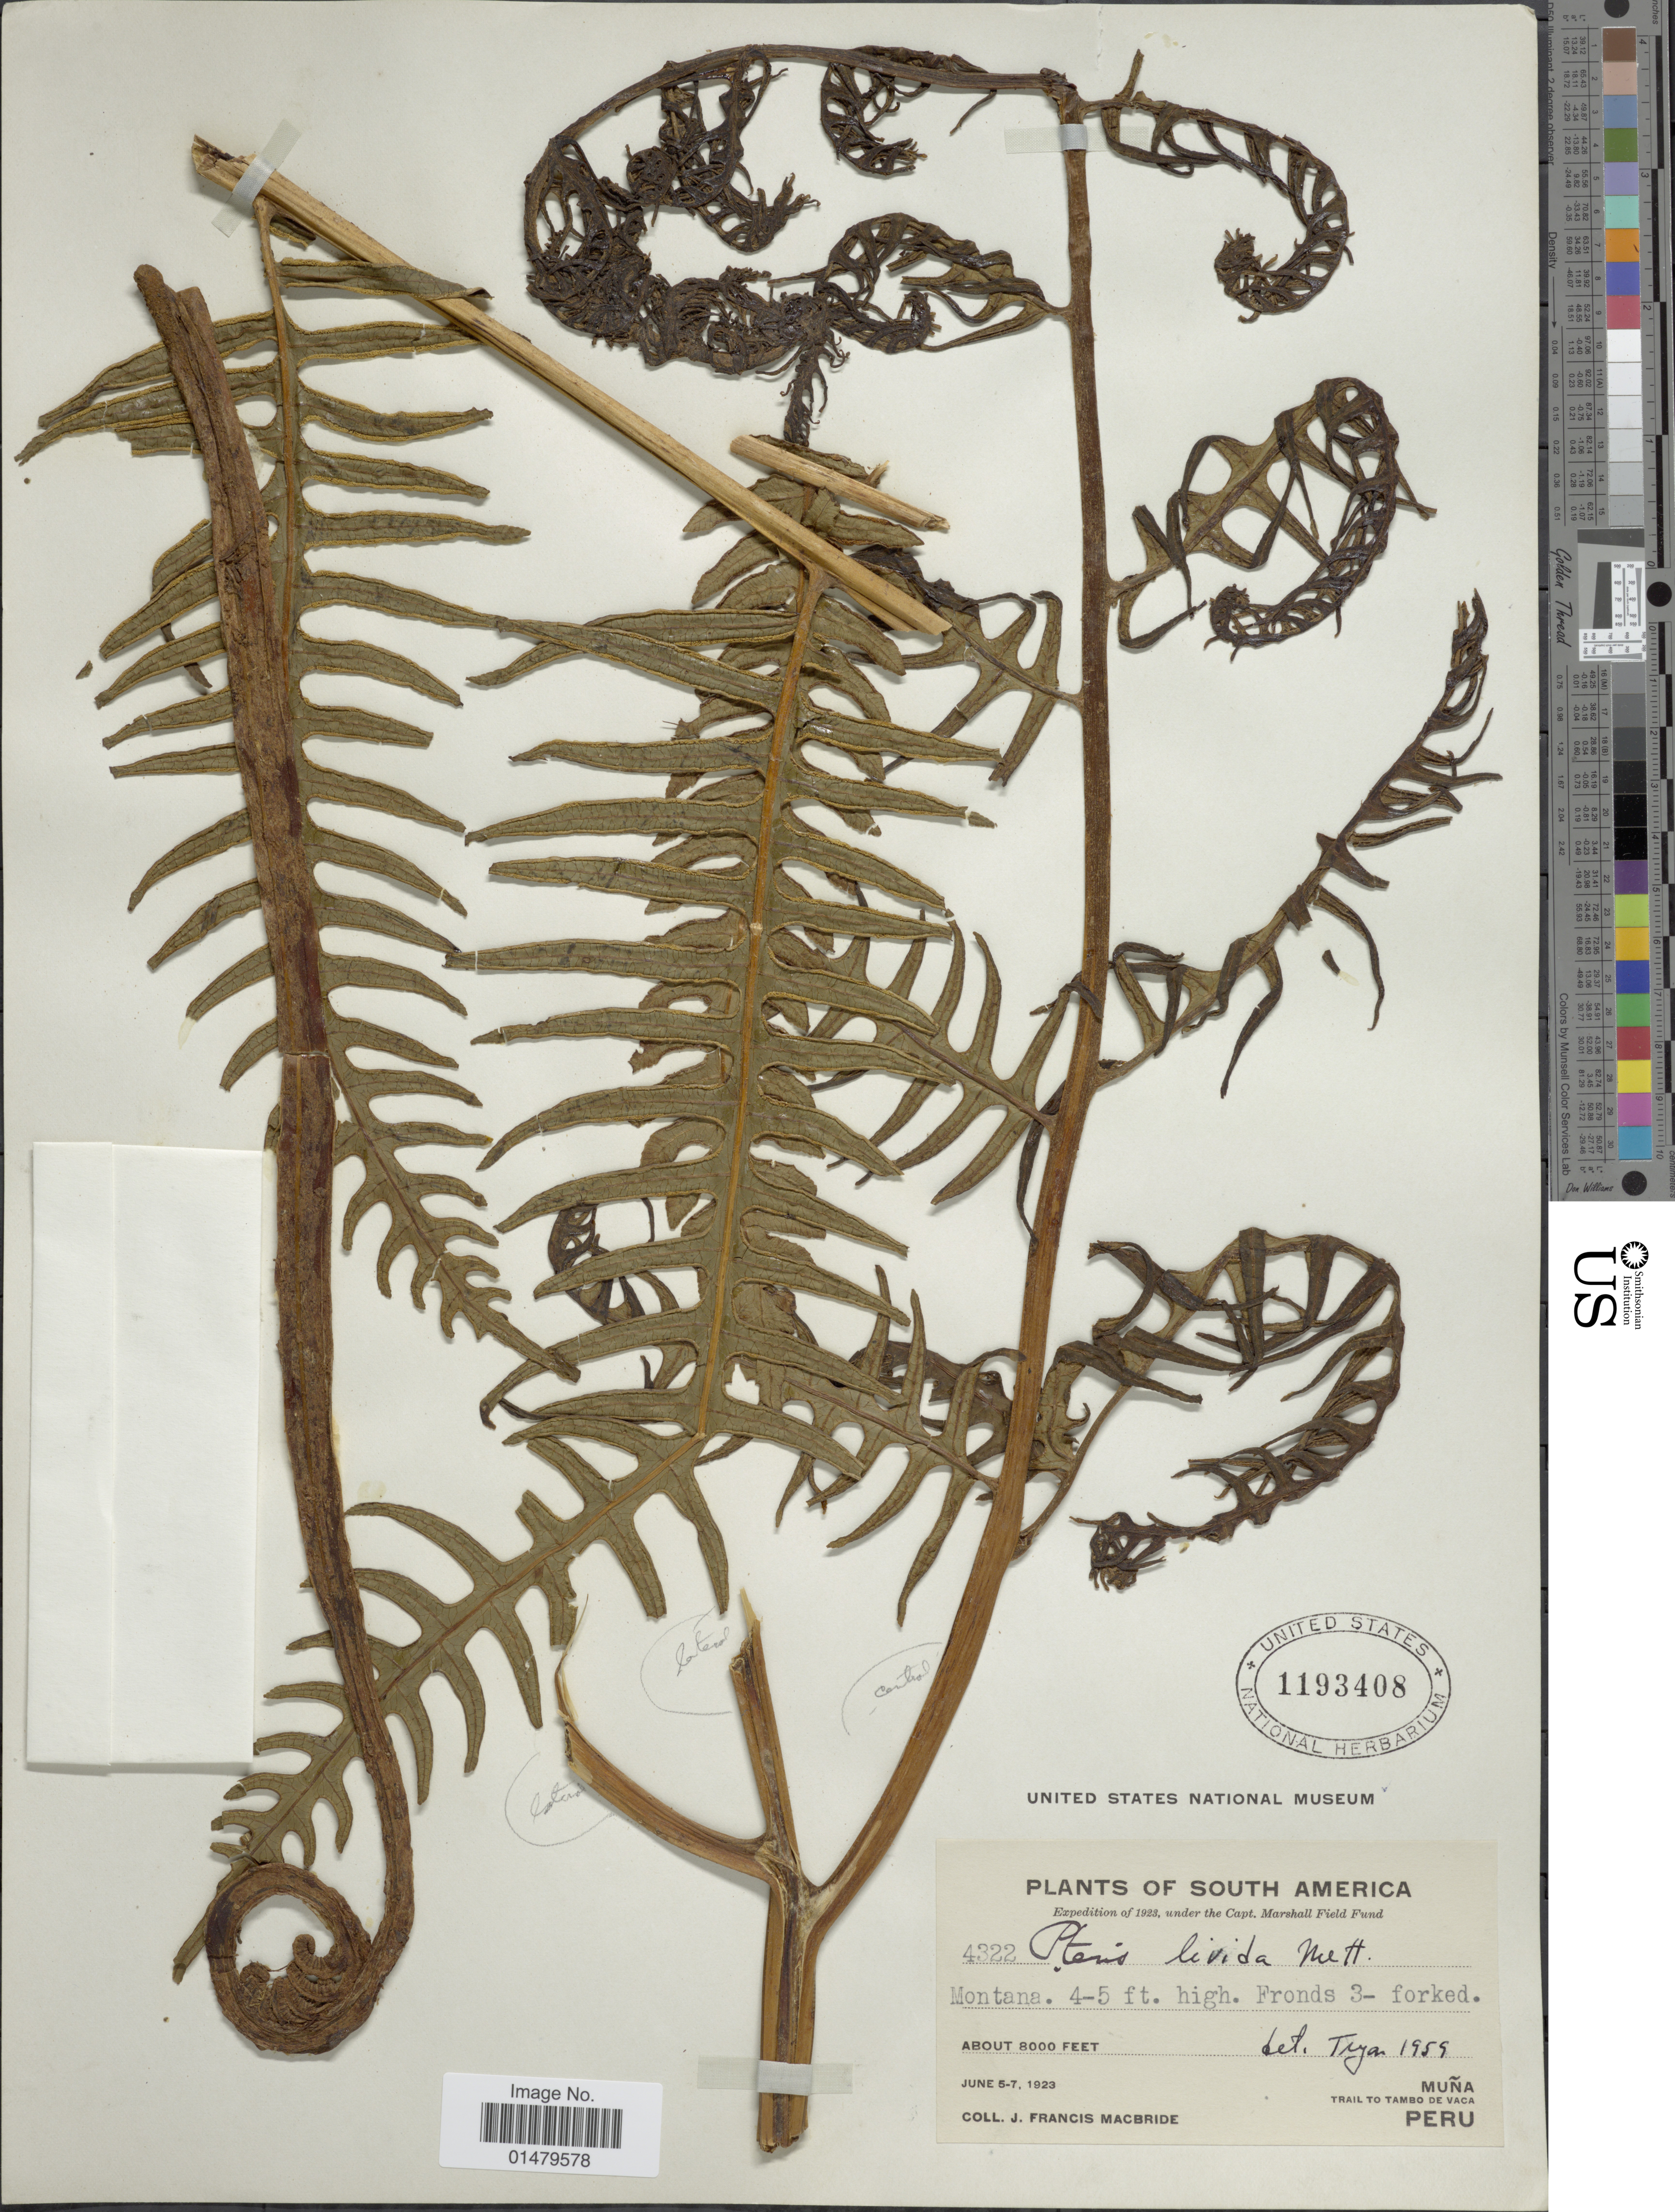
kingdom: Plantae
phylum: Tracheophyta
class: Polypodiopsida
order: Polypodiales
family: Pteridaceae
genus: Pteris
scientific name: Pteris livida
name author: Mett. in Triana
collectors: J. F. Macbride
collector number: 4322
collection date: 1923-06-05/1923-06-07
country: Peru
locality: Montana. Muna. Trail to Tambo de Vaca.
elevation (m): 2438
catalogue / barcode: US 1193408